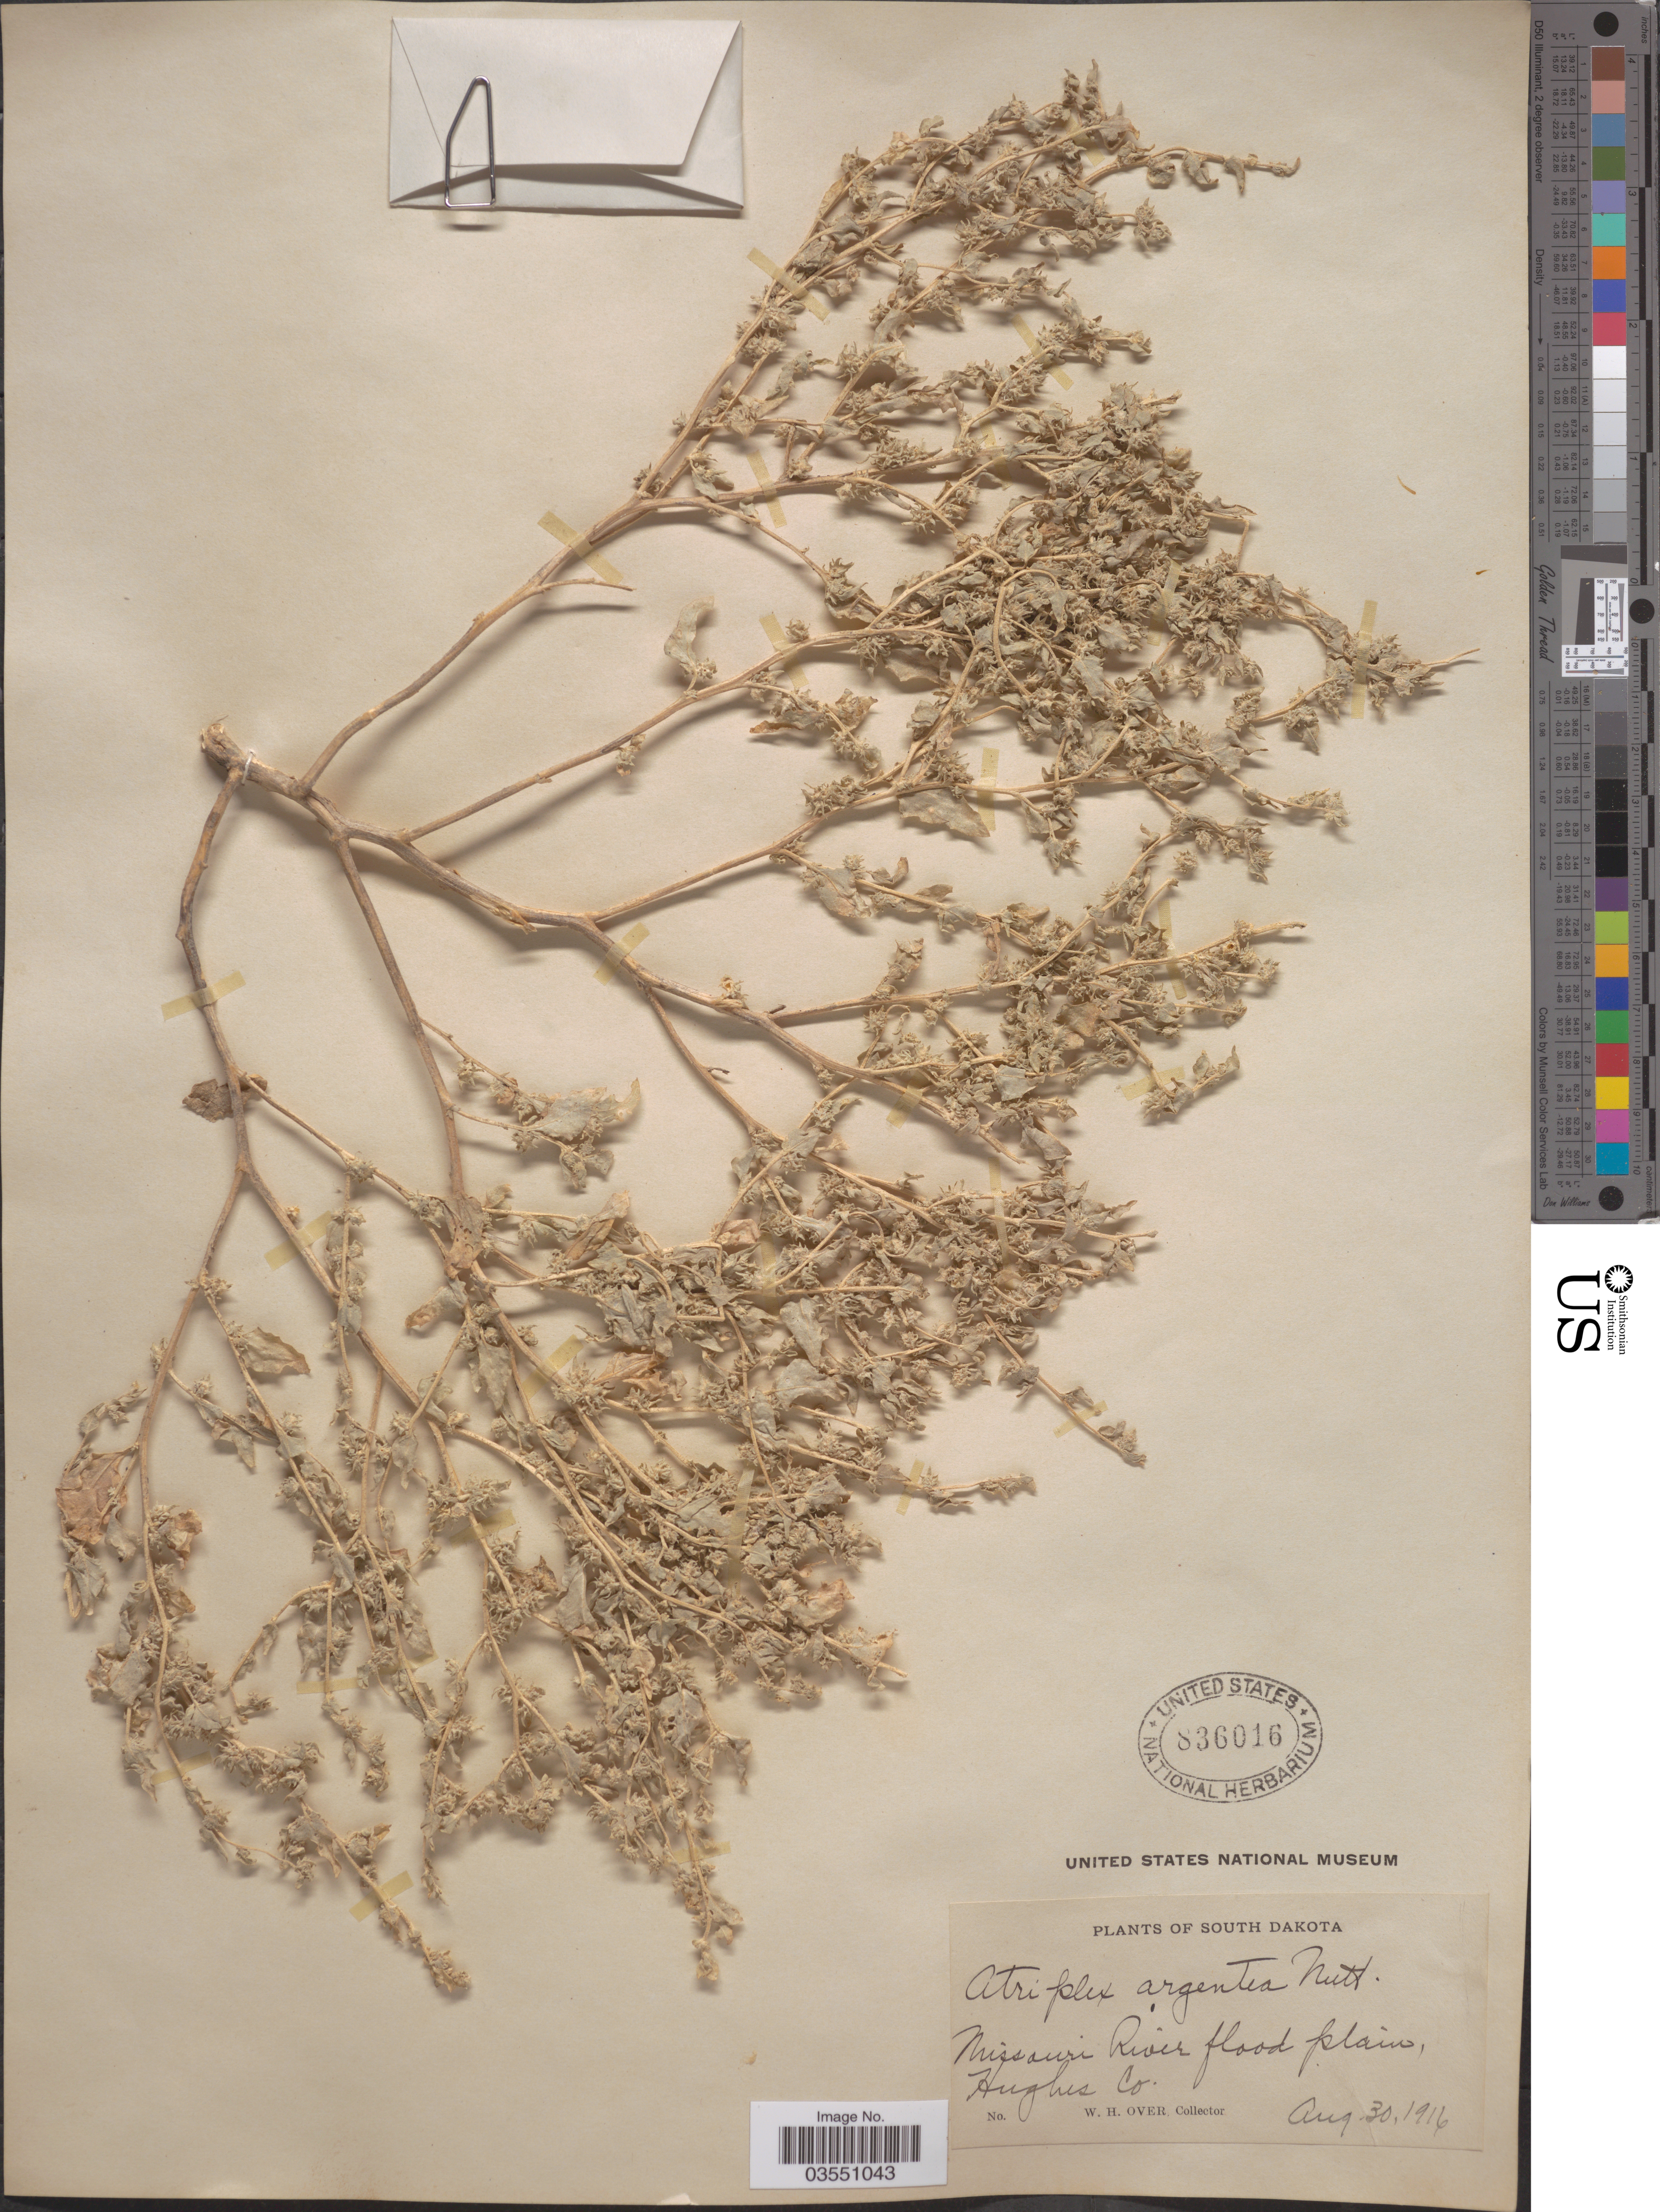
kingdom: Plantae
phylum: Tracheophyta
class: Magnoliopsida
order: Caryophyllales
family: Amaranthaceae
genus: Atriplex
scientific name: Atriplex argentea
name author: Nutt.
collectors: W. Over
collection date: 1916-08-30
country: United States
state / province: South Dakota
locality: Missouri River flood plain, Hughes Co.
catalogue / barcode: US 836016